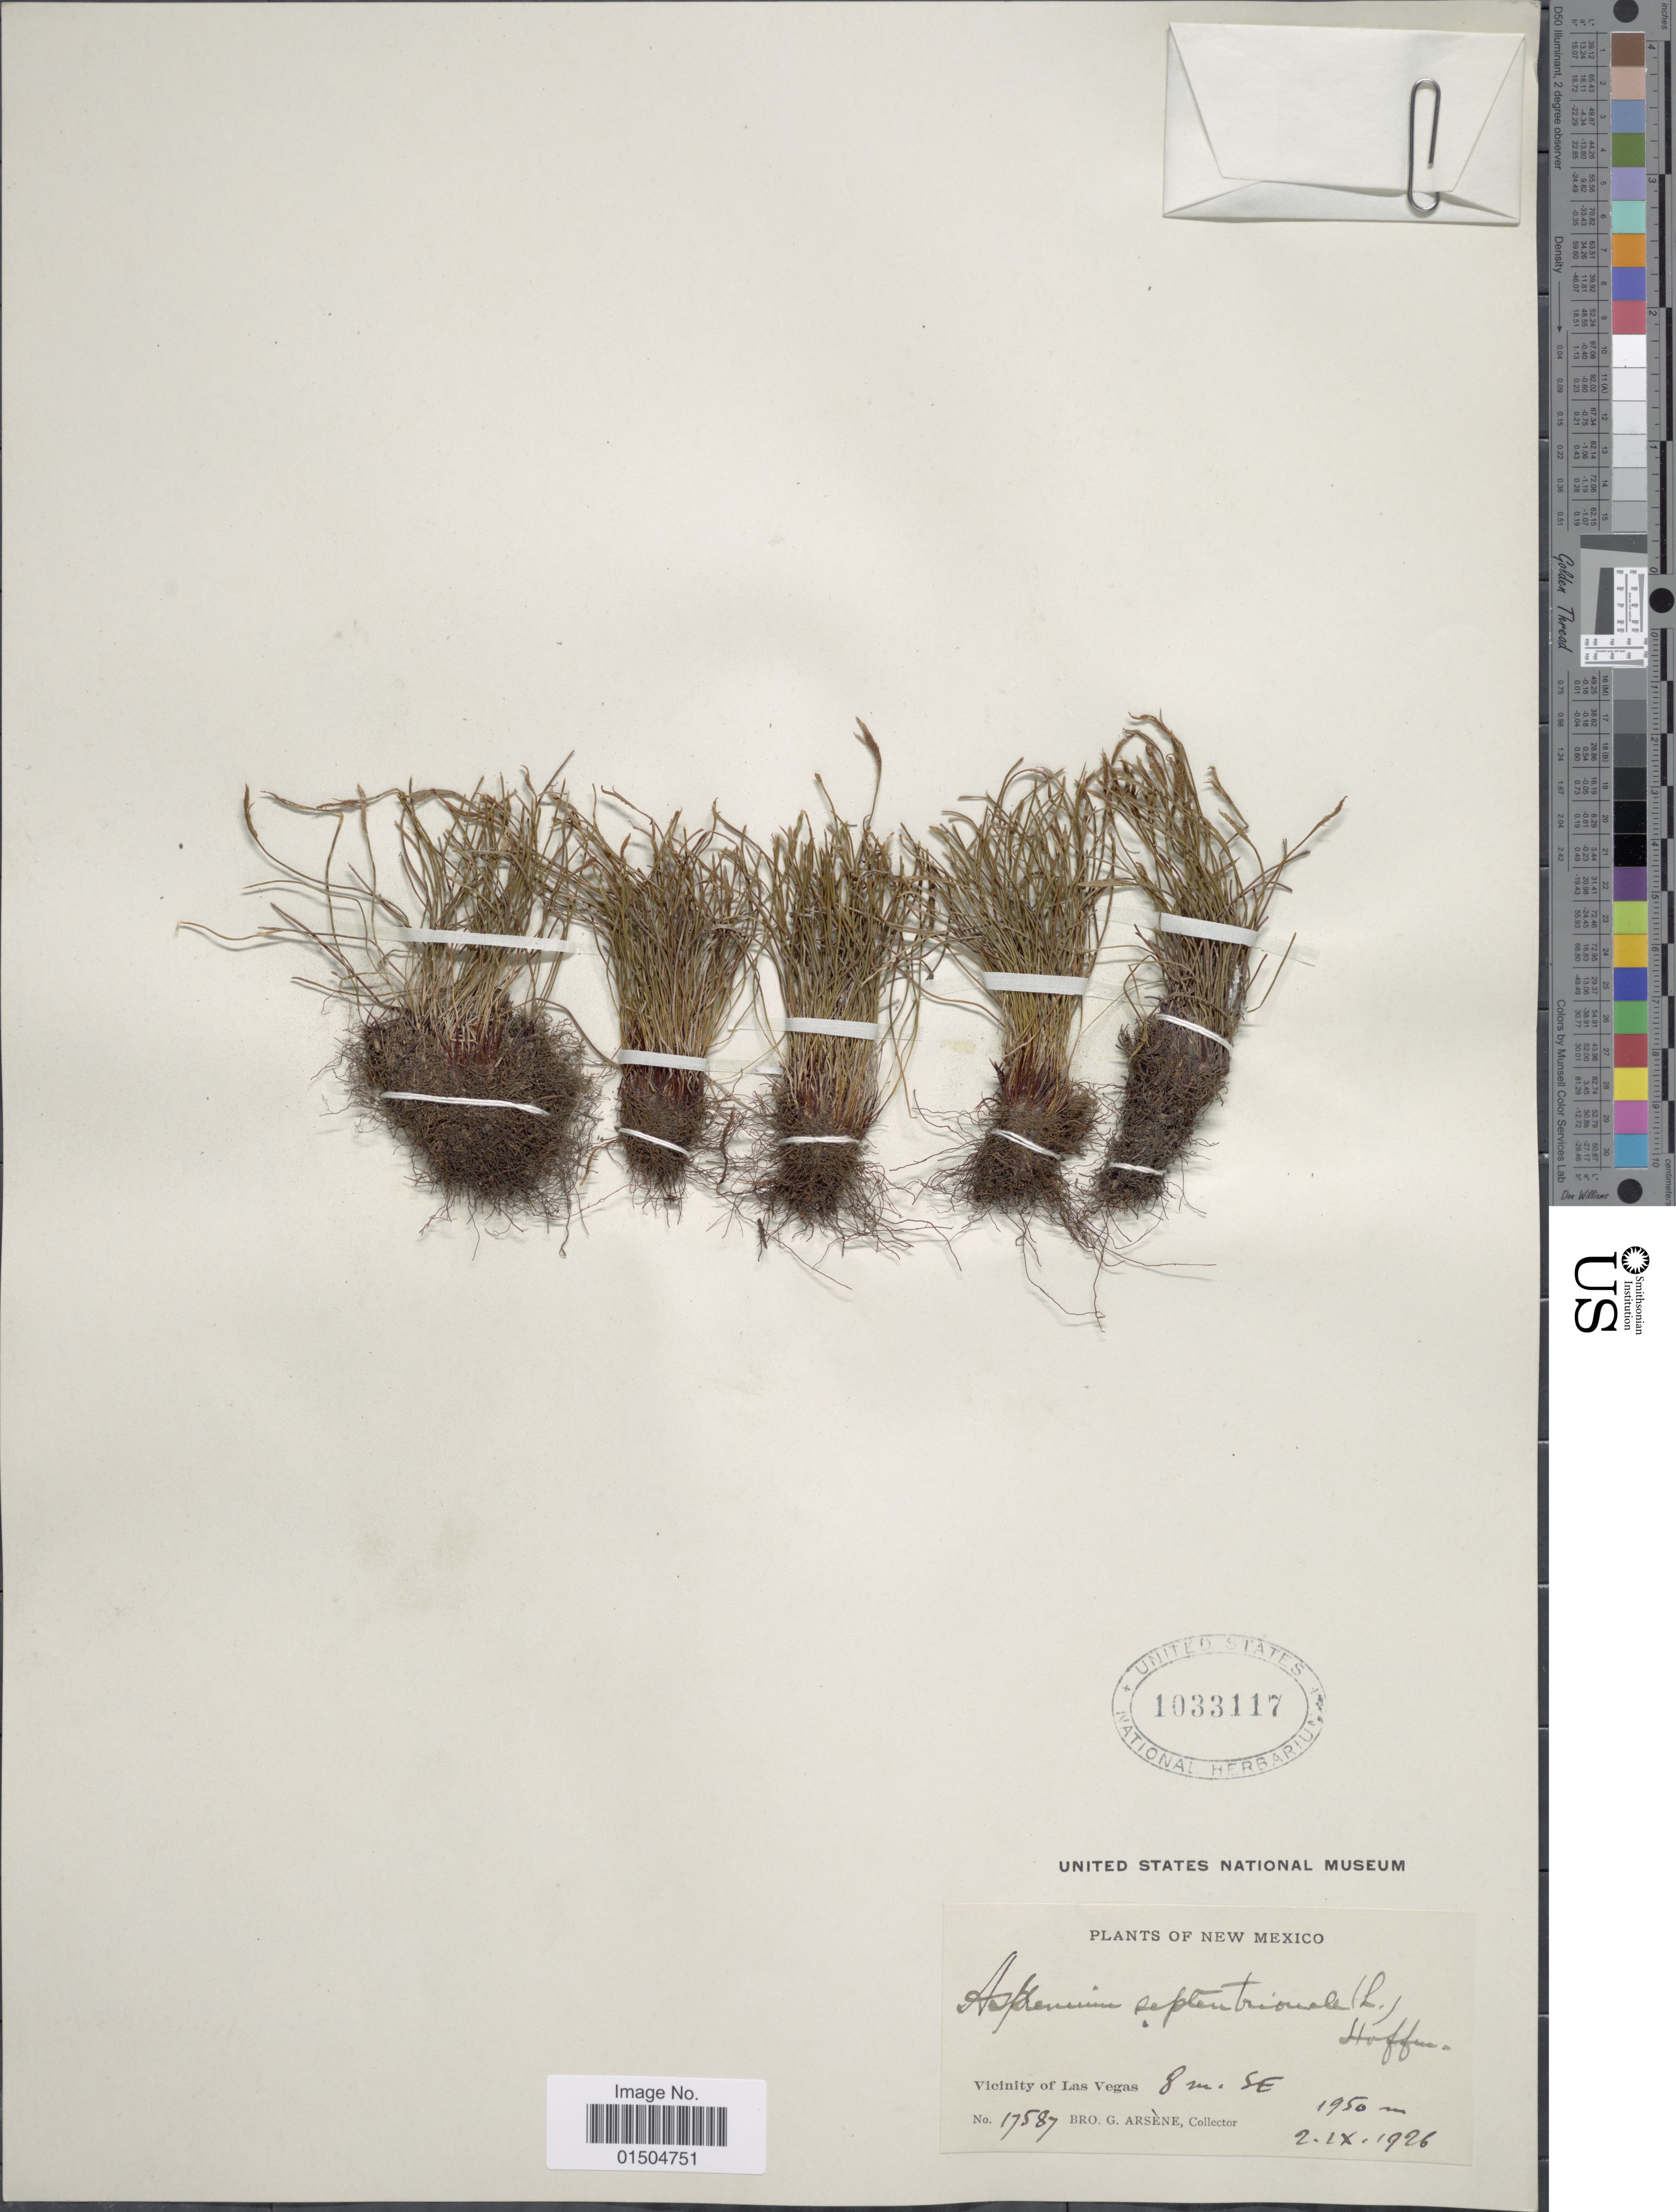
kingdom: Plantae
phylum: Tracheophyta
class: Polypodiopsida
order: Polypodiales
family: Aspleniaceae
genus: Asplenium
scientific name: Asplenium septentrionale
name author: (L.) Hoffm.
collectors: Bro. G. Arsène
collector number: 17587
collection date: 1926-09-02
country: United States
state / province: New Mexico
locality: Vicinity of Las Vegas, 8 m. SE.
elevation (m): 1950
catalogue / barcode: US 1033117